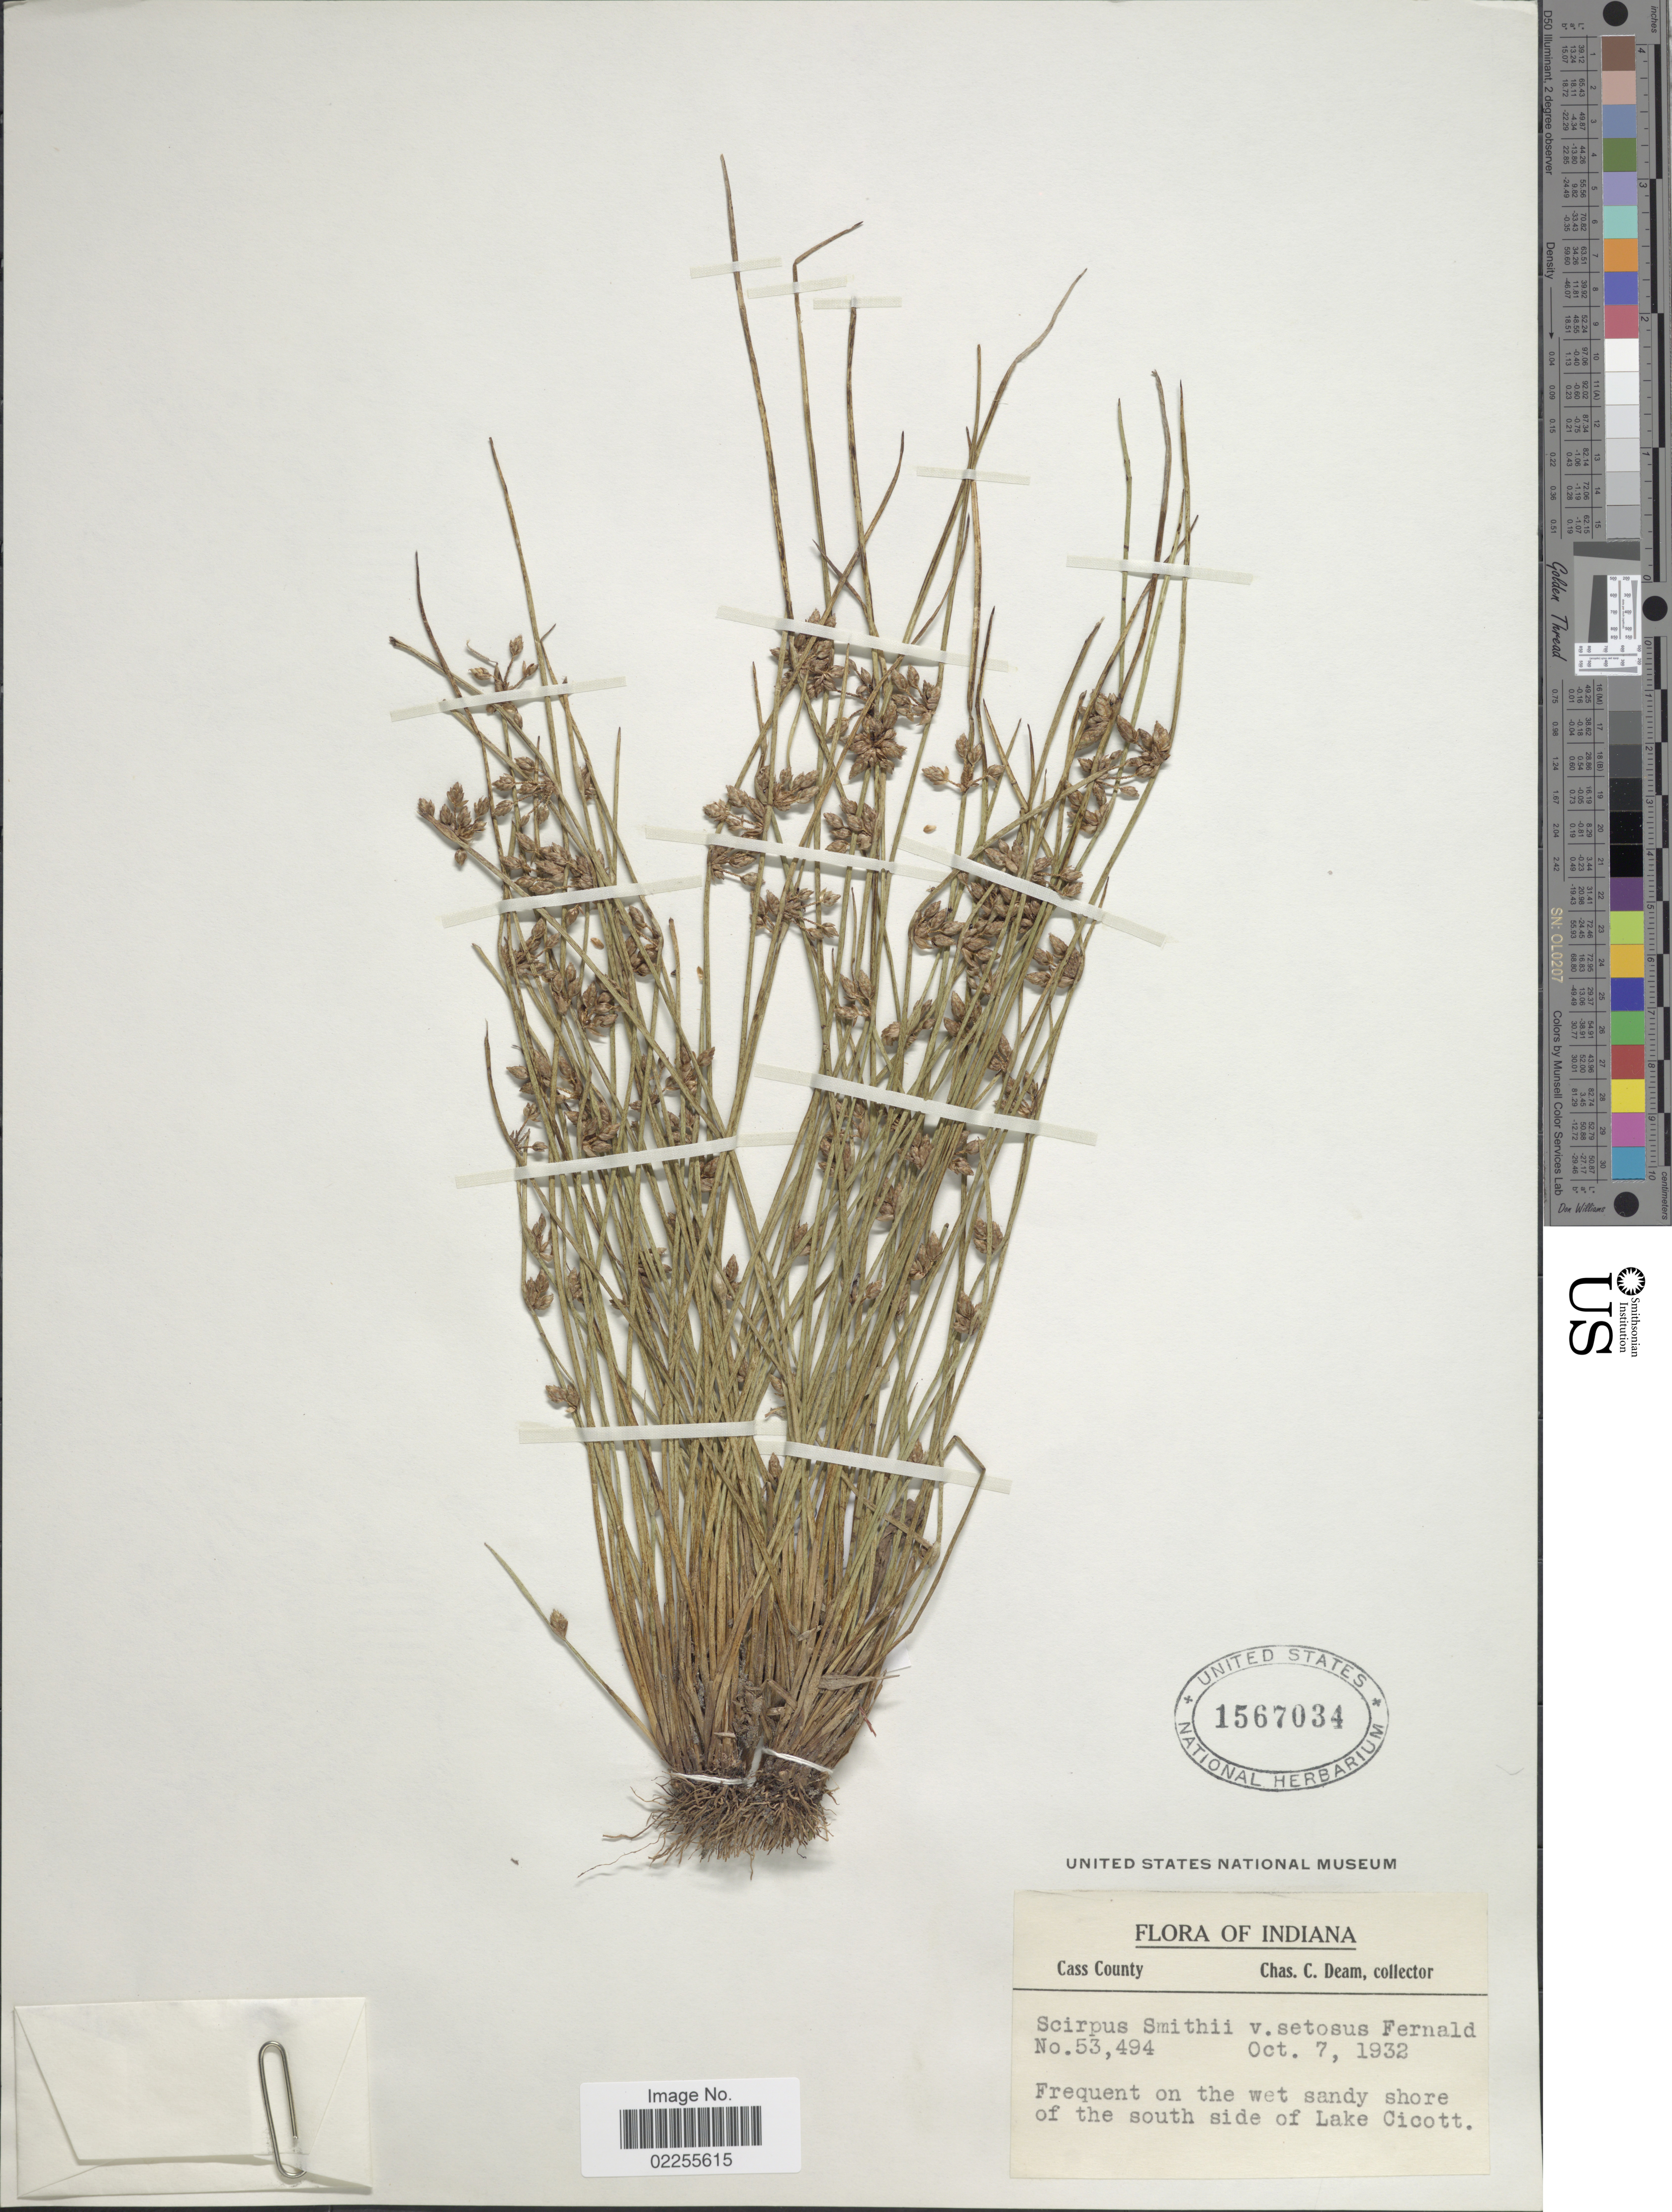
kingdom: Plantae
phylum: Tracheophyta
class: Liliopsida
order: Poales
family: Cyperaceae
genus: Schoenoplectus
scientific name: Schoenoplectus smithii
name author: (A. Gray) Soják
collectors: C. C. Deam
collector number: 53494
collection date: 1932-10-07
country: United States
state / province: Indiana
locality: Cass County, on the wet sandy shore of the south side of Lake Cicott.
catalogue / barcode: US 1567034